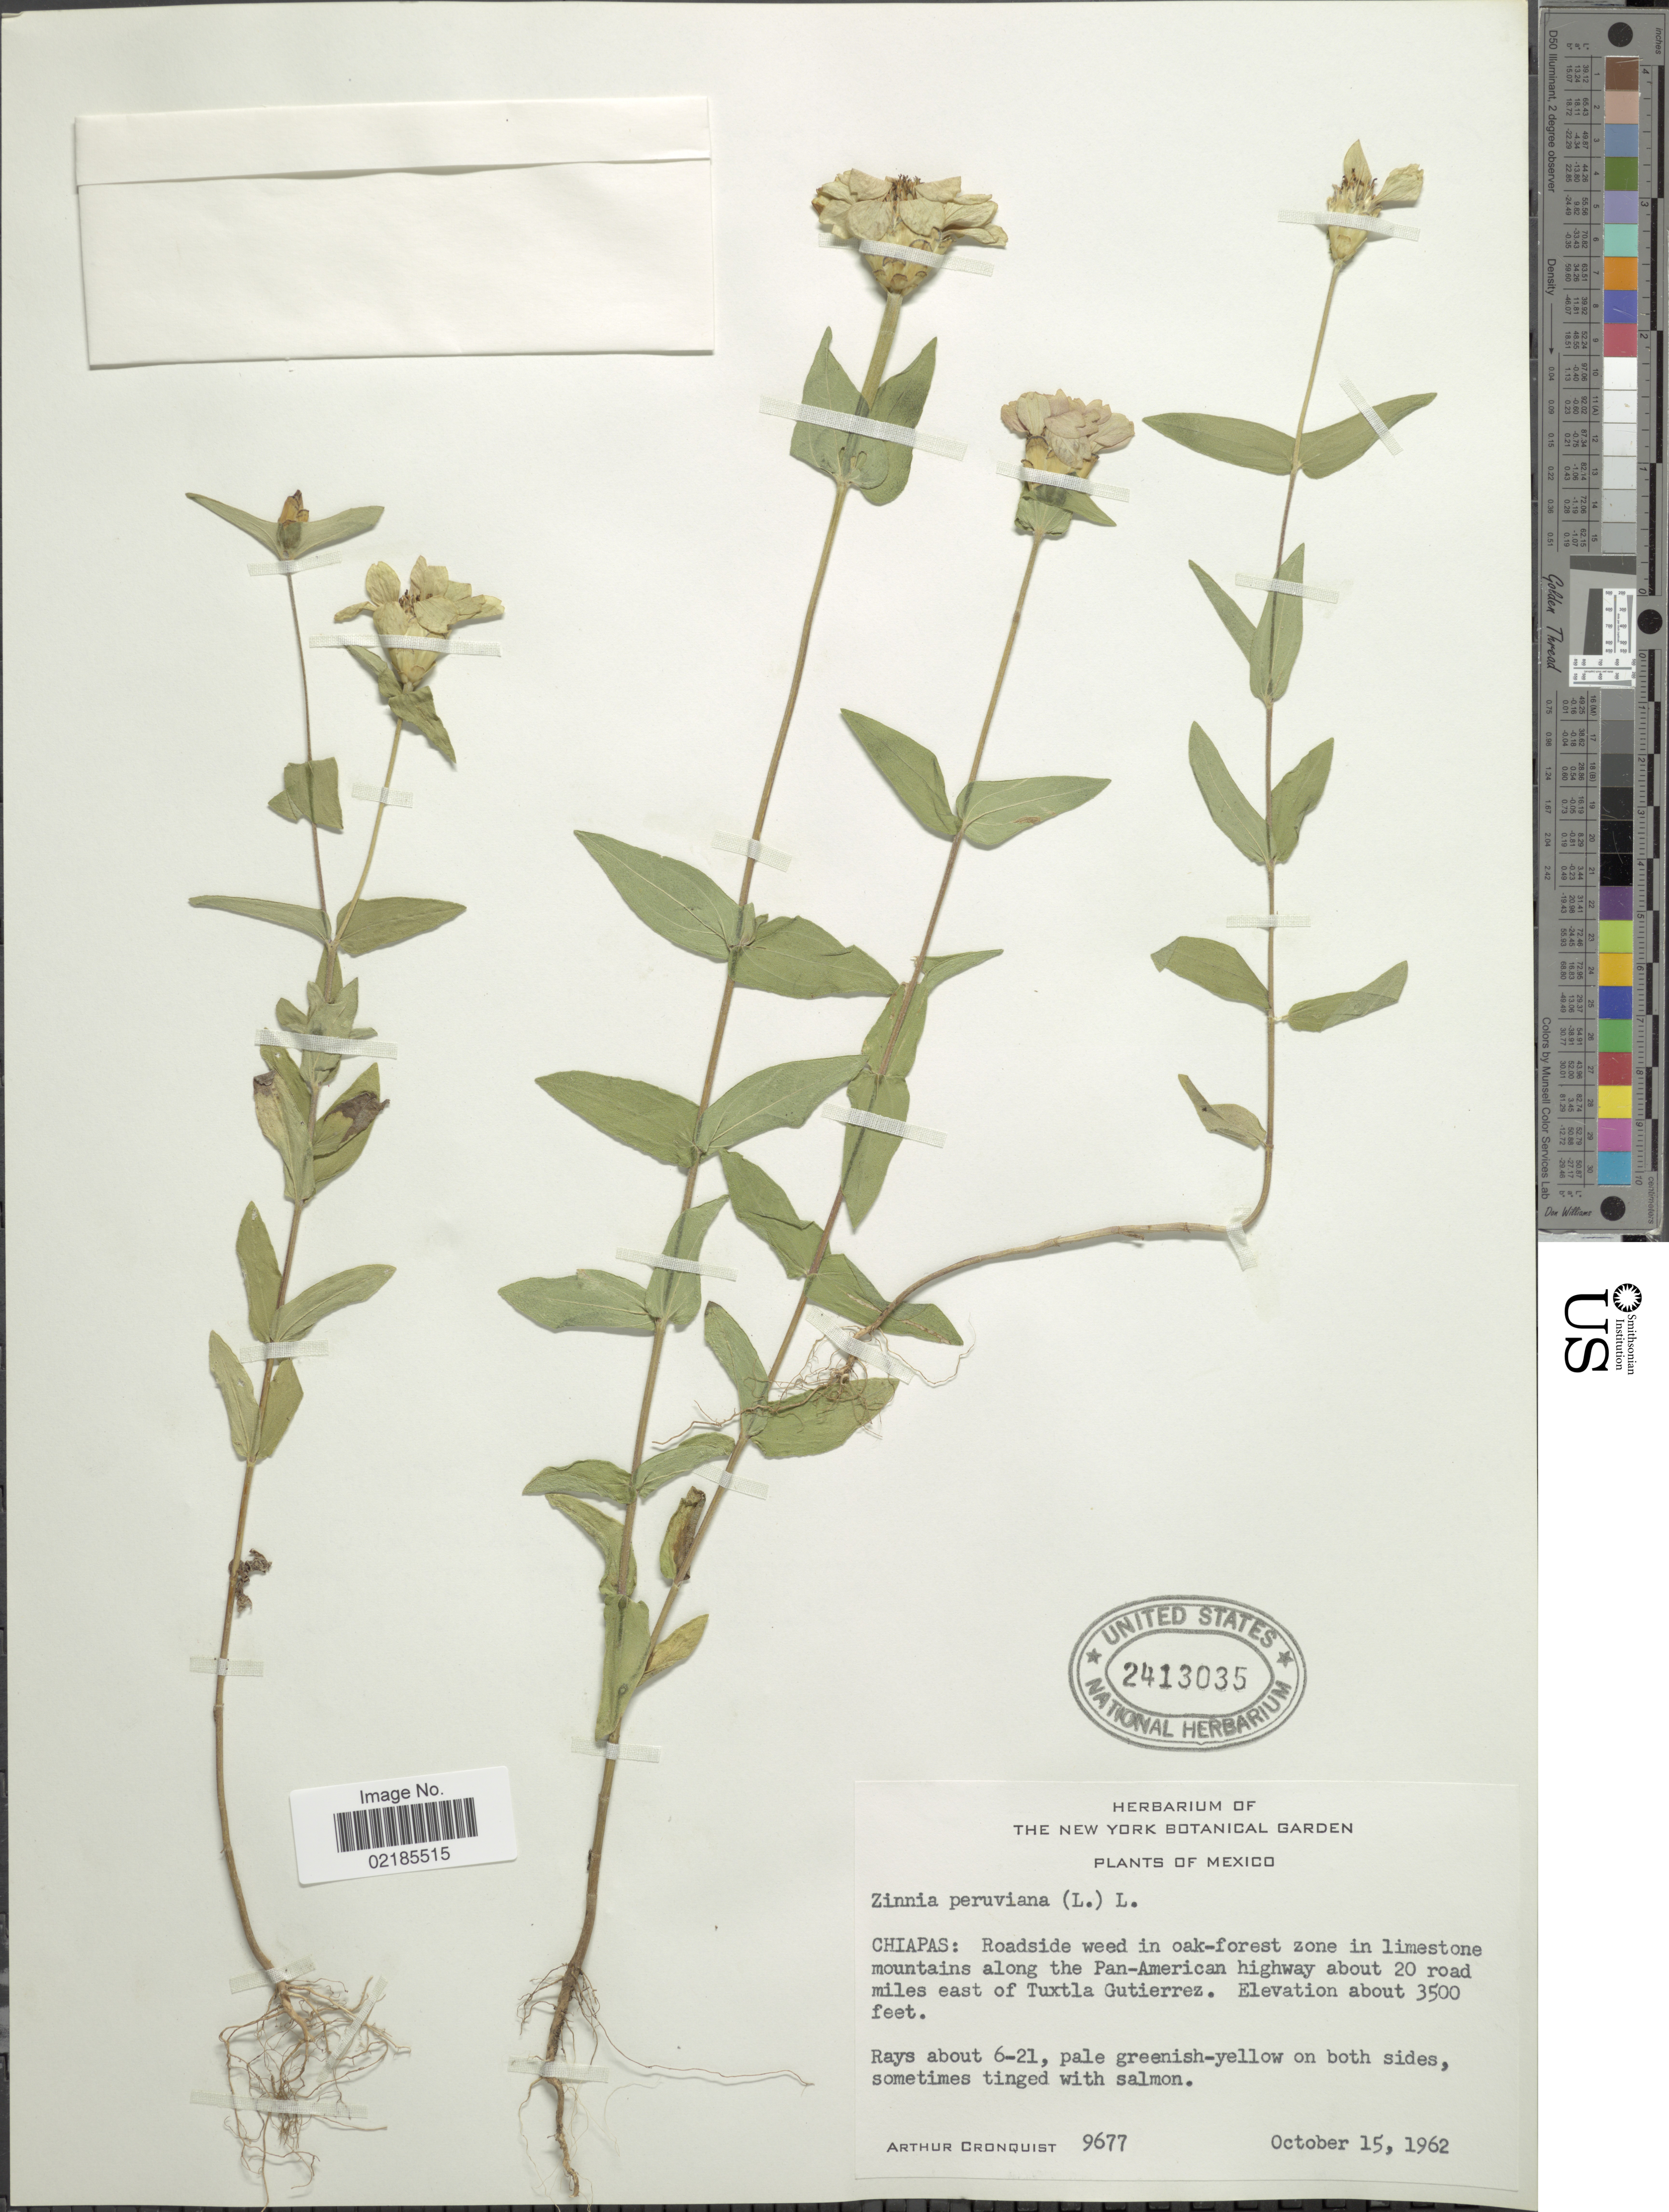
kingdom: Plantae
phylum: Tracheophyta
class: Magnoliopsida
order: Asterales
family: Asteraceae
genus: Zinnia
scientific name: Zinnia peruviana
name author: (L.) L.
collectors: A. J. Cronquist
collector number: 9677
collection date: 1962-10-15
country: Mexico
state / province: Chiapas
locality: Along the Pan-American Highway about 20 road miles east of Tuxtla Gutierrez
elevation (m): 1067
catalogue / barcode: US 2413035